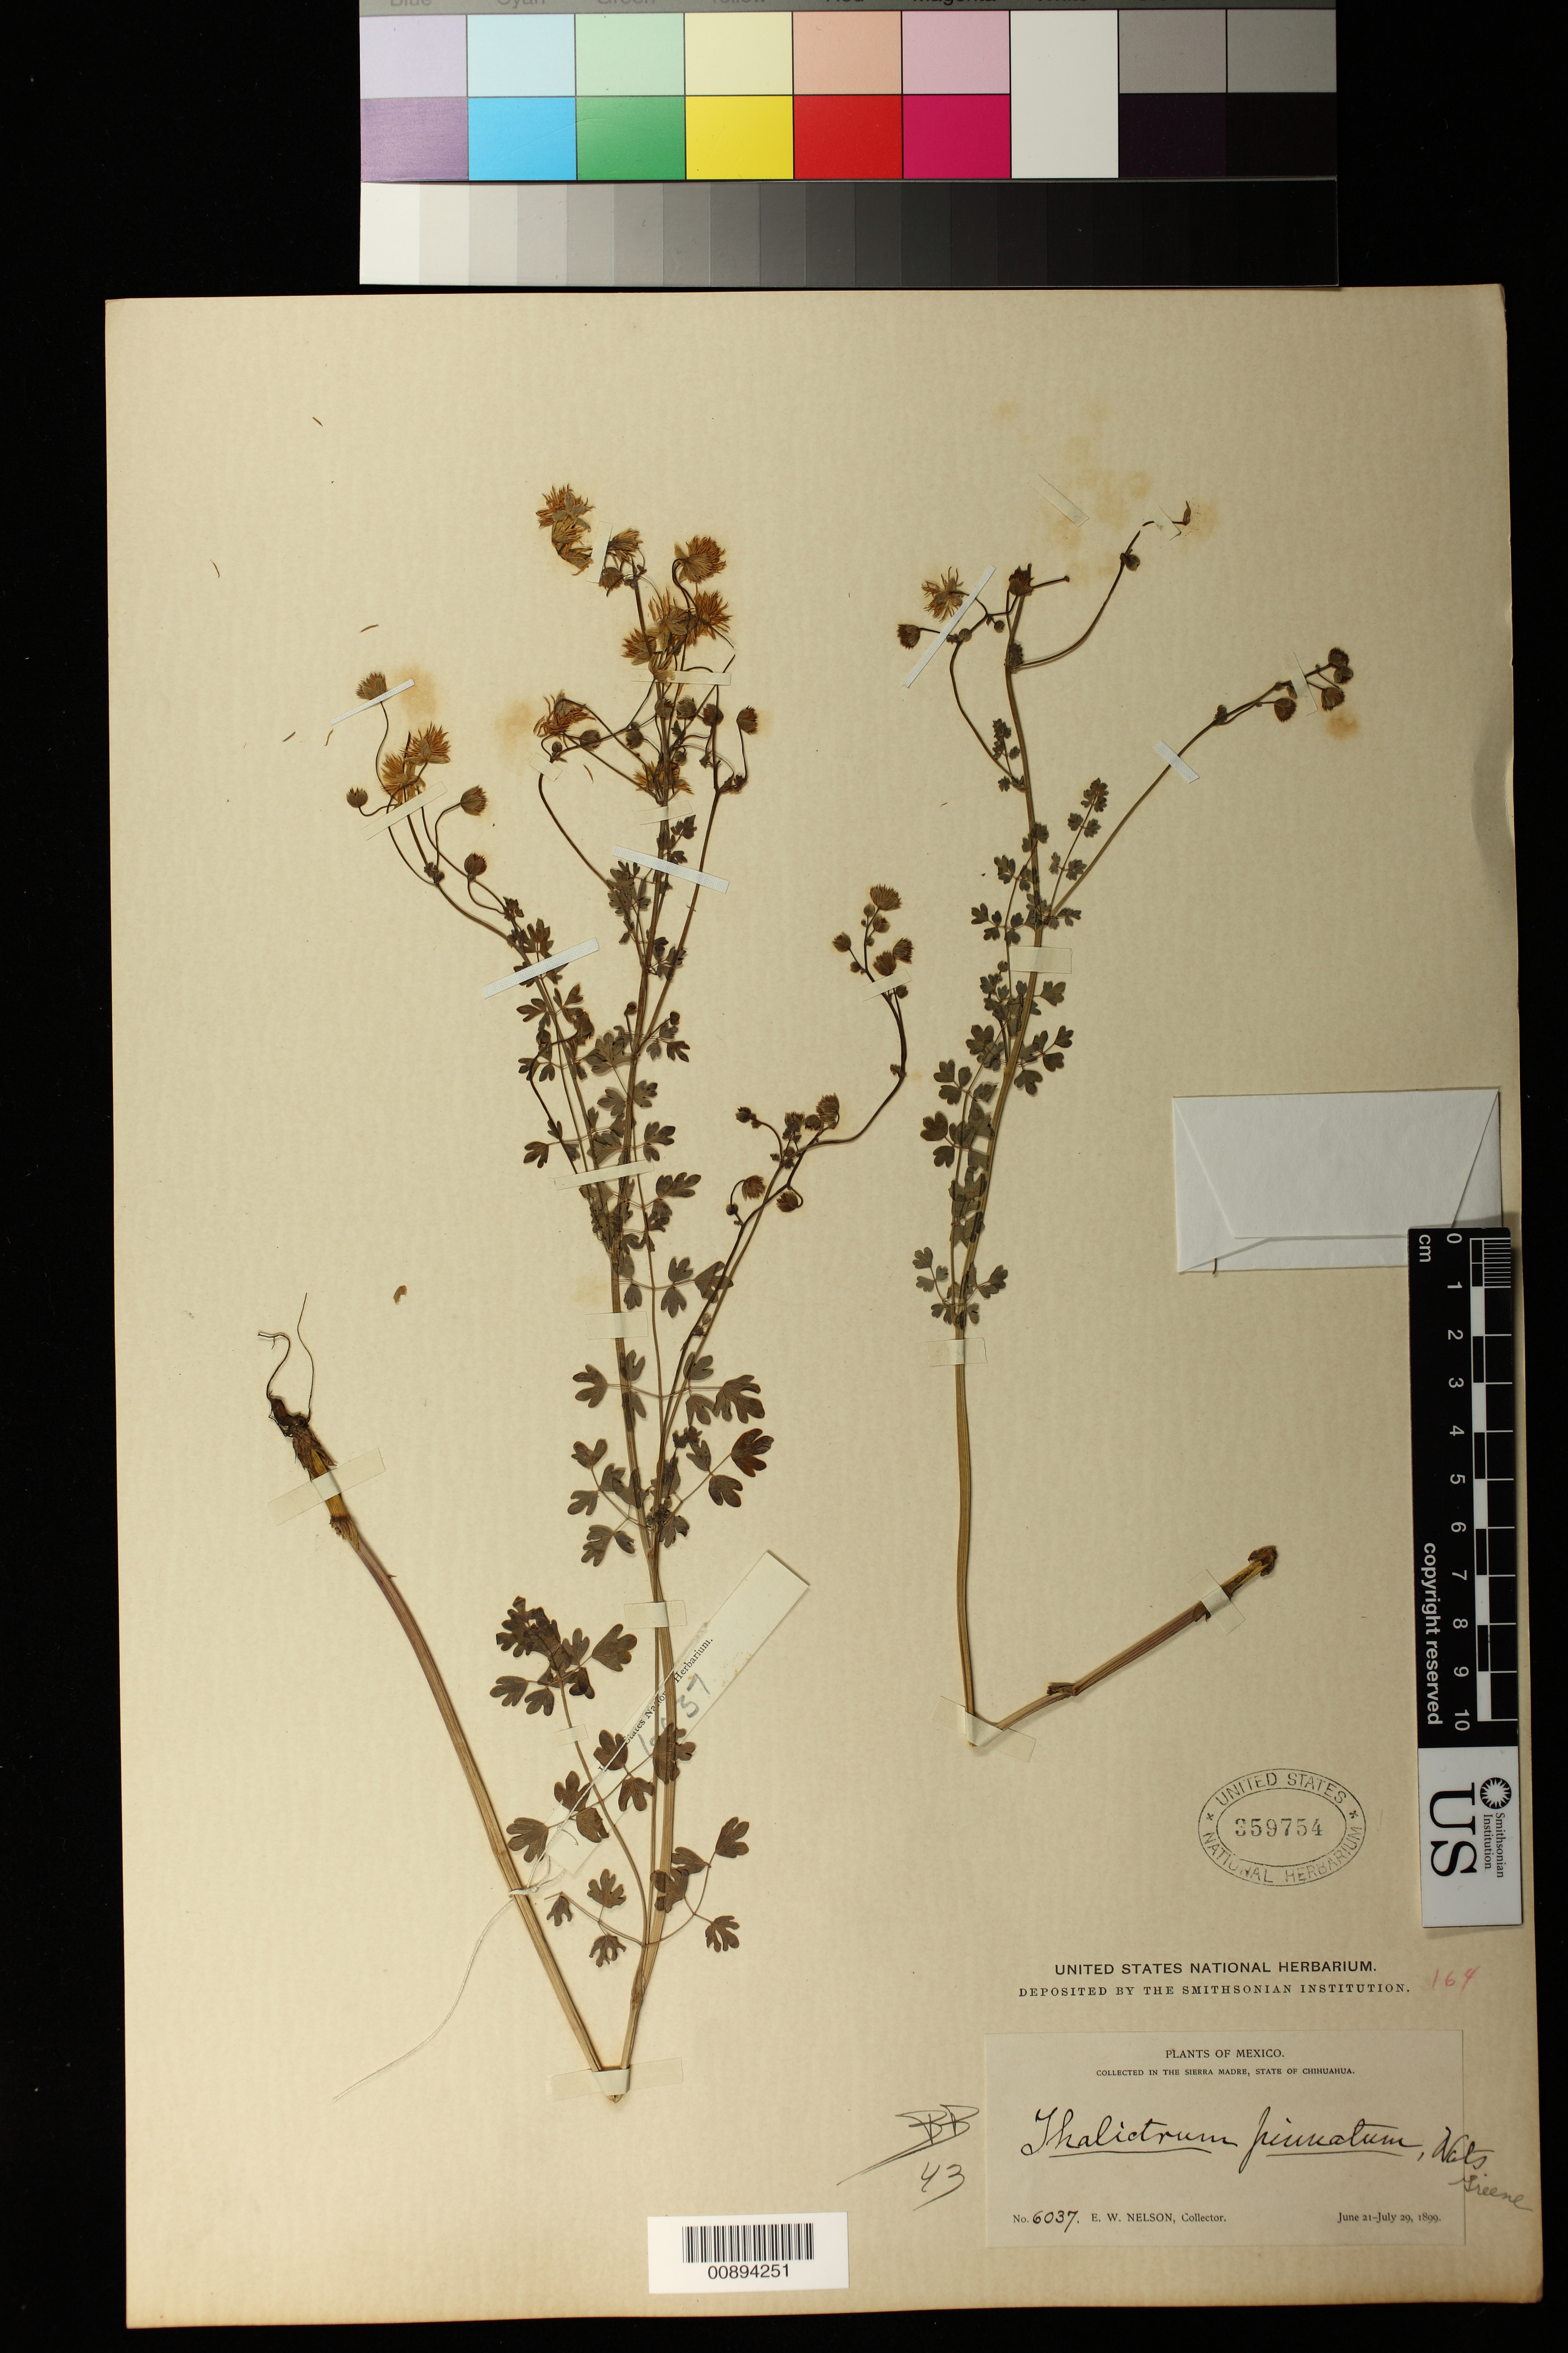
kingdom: Plantae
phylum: Tracheophyta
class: Magnoliopsida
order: Ranunculales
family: Ranunculaceae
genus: Thalictrum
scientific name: Thalictrum pinnatum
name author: S. Watson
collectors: E. W. Nelson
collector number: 6037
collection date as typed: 21 Jun 1899 to 29 Jul 1899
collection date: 1899-06-21/1899-07-29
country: Mexico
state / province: Chihuahua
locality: Sierra Madre, Chihuahua.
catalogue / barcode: US 359754